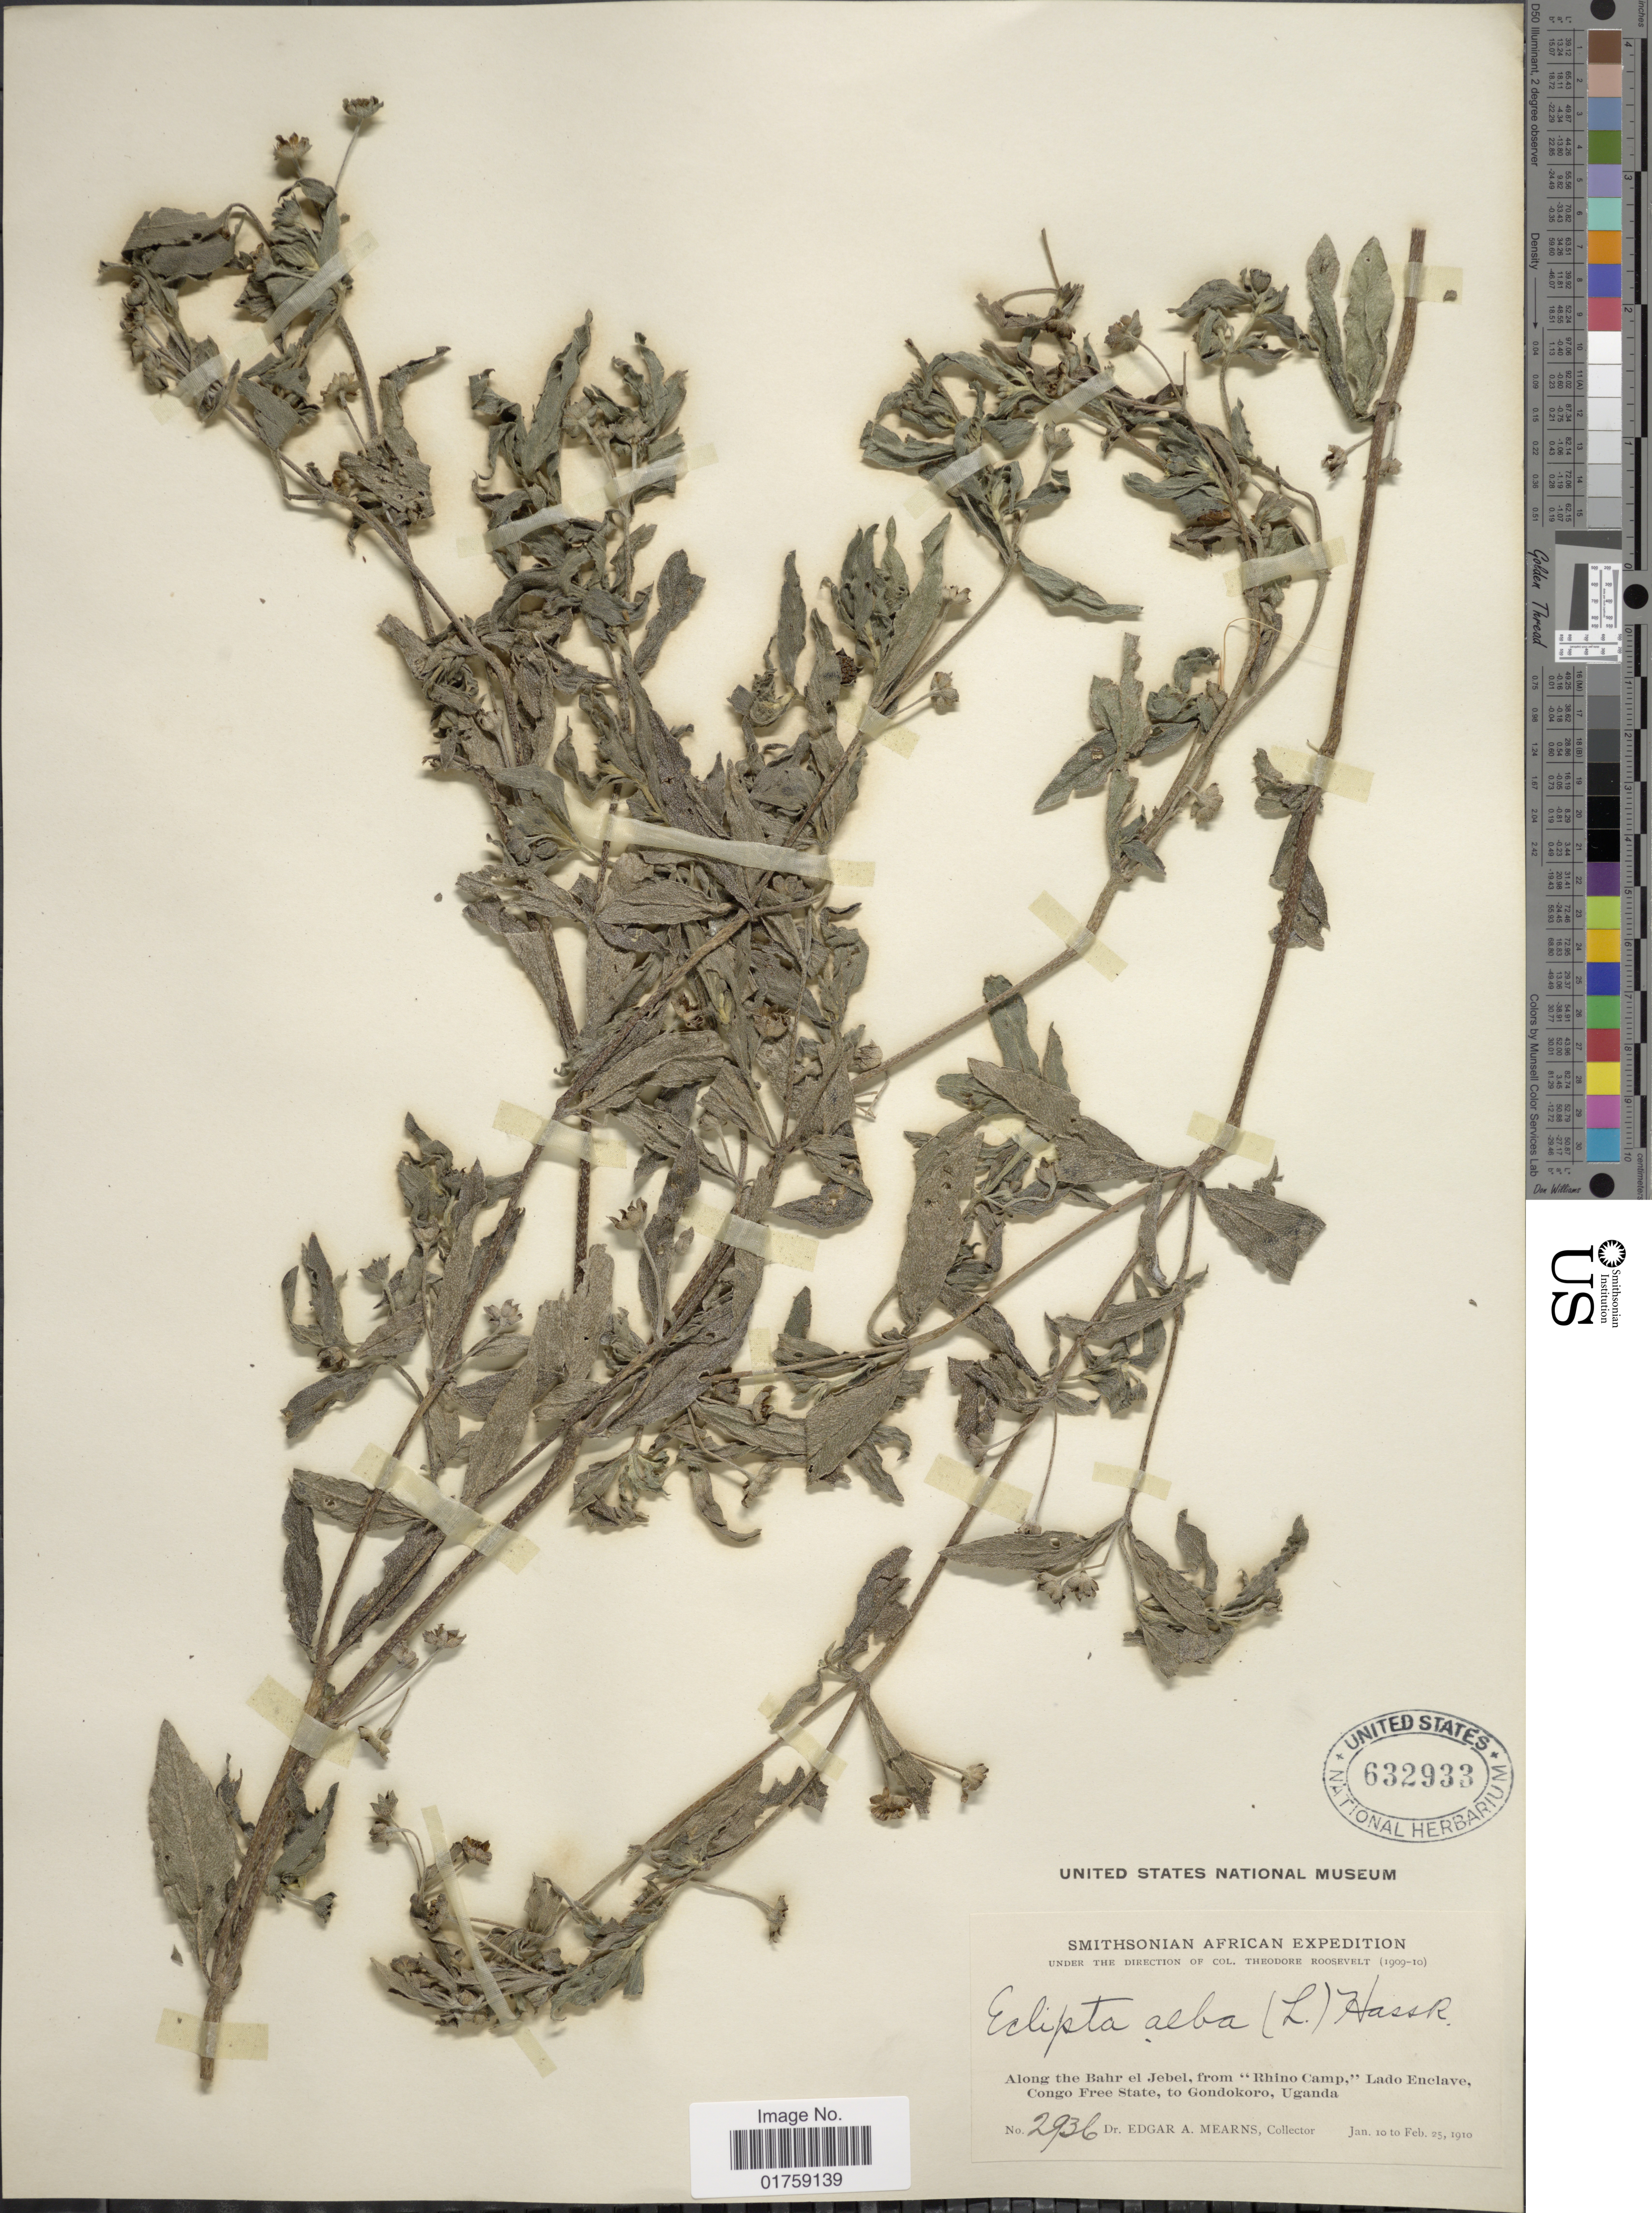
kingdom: Plantae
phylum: Tracheophyta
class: Magnoliopsida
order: Asterales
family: Asteraceae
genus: Eclipta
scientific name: Eclipta alba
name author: (L.) Hassk.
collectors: E. A. Mearns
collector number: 2936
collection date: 1910-01-10/1910-02-25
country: South Sudan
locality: Along the Bahr el Jebel, from "Rhino Camp," Lado Enclave, Congo Free State, to Gondokoro, Uganda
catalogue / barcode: US 632933